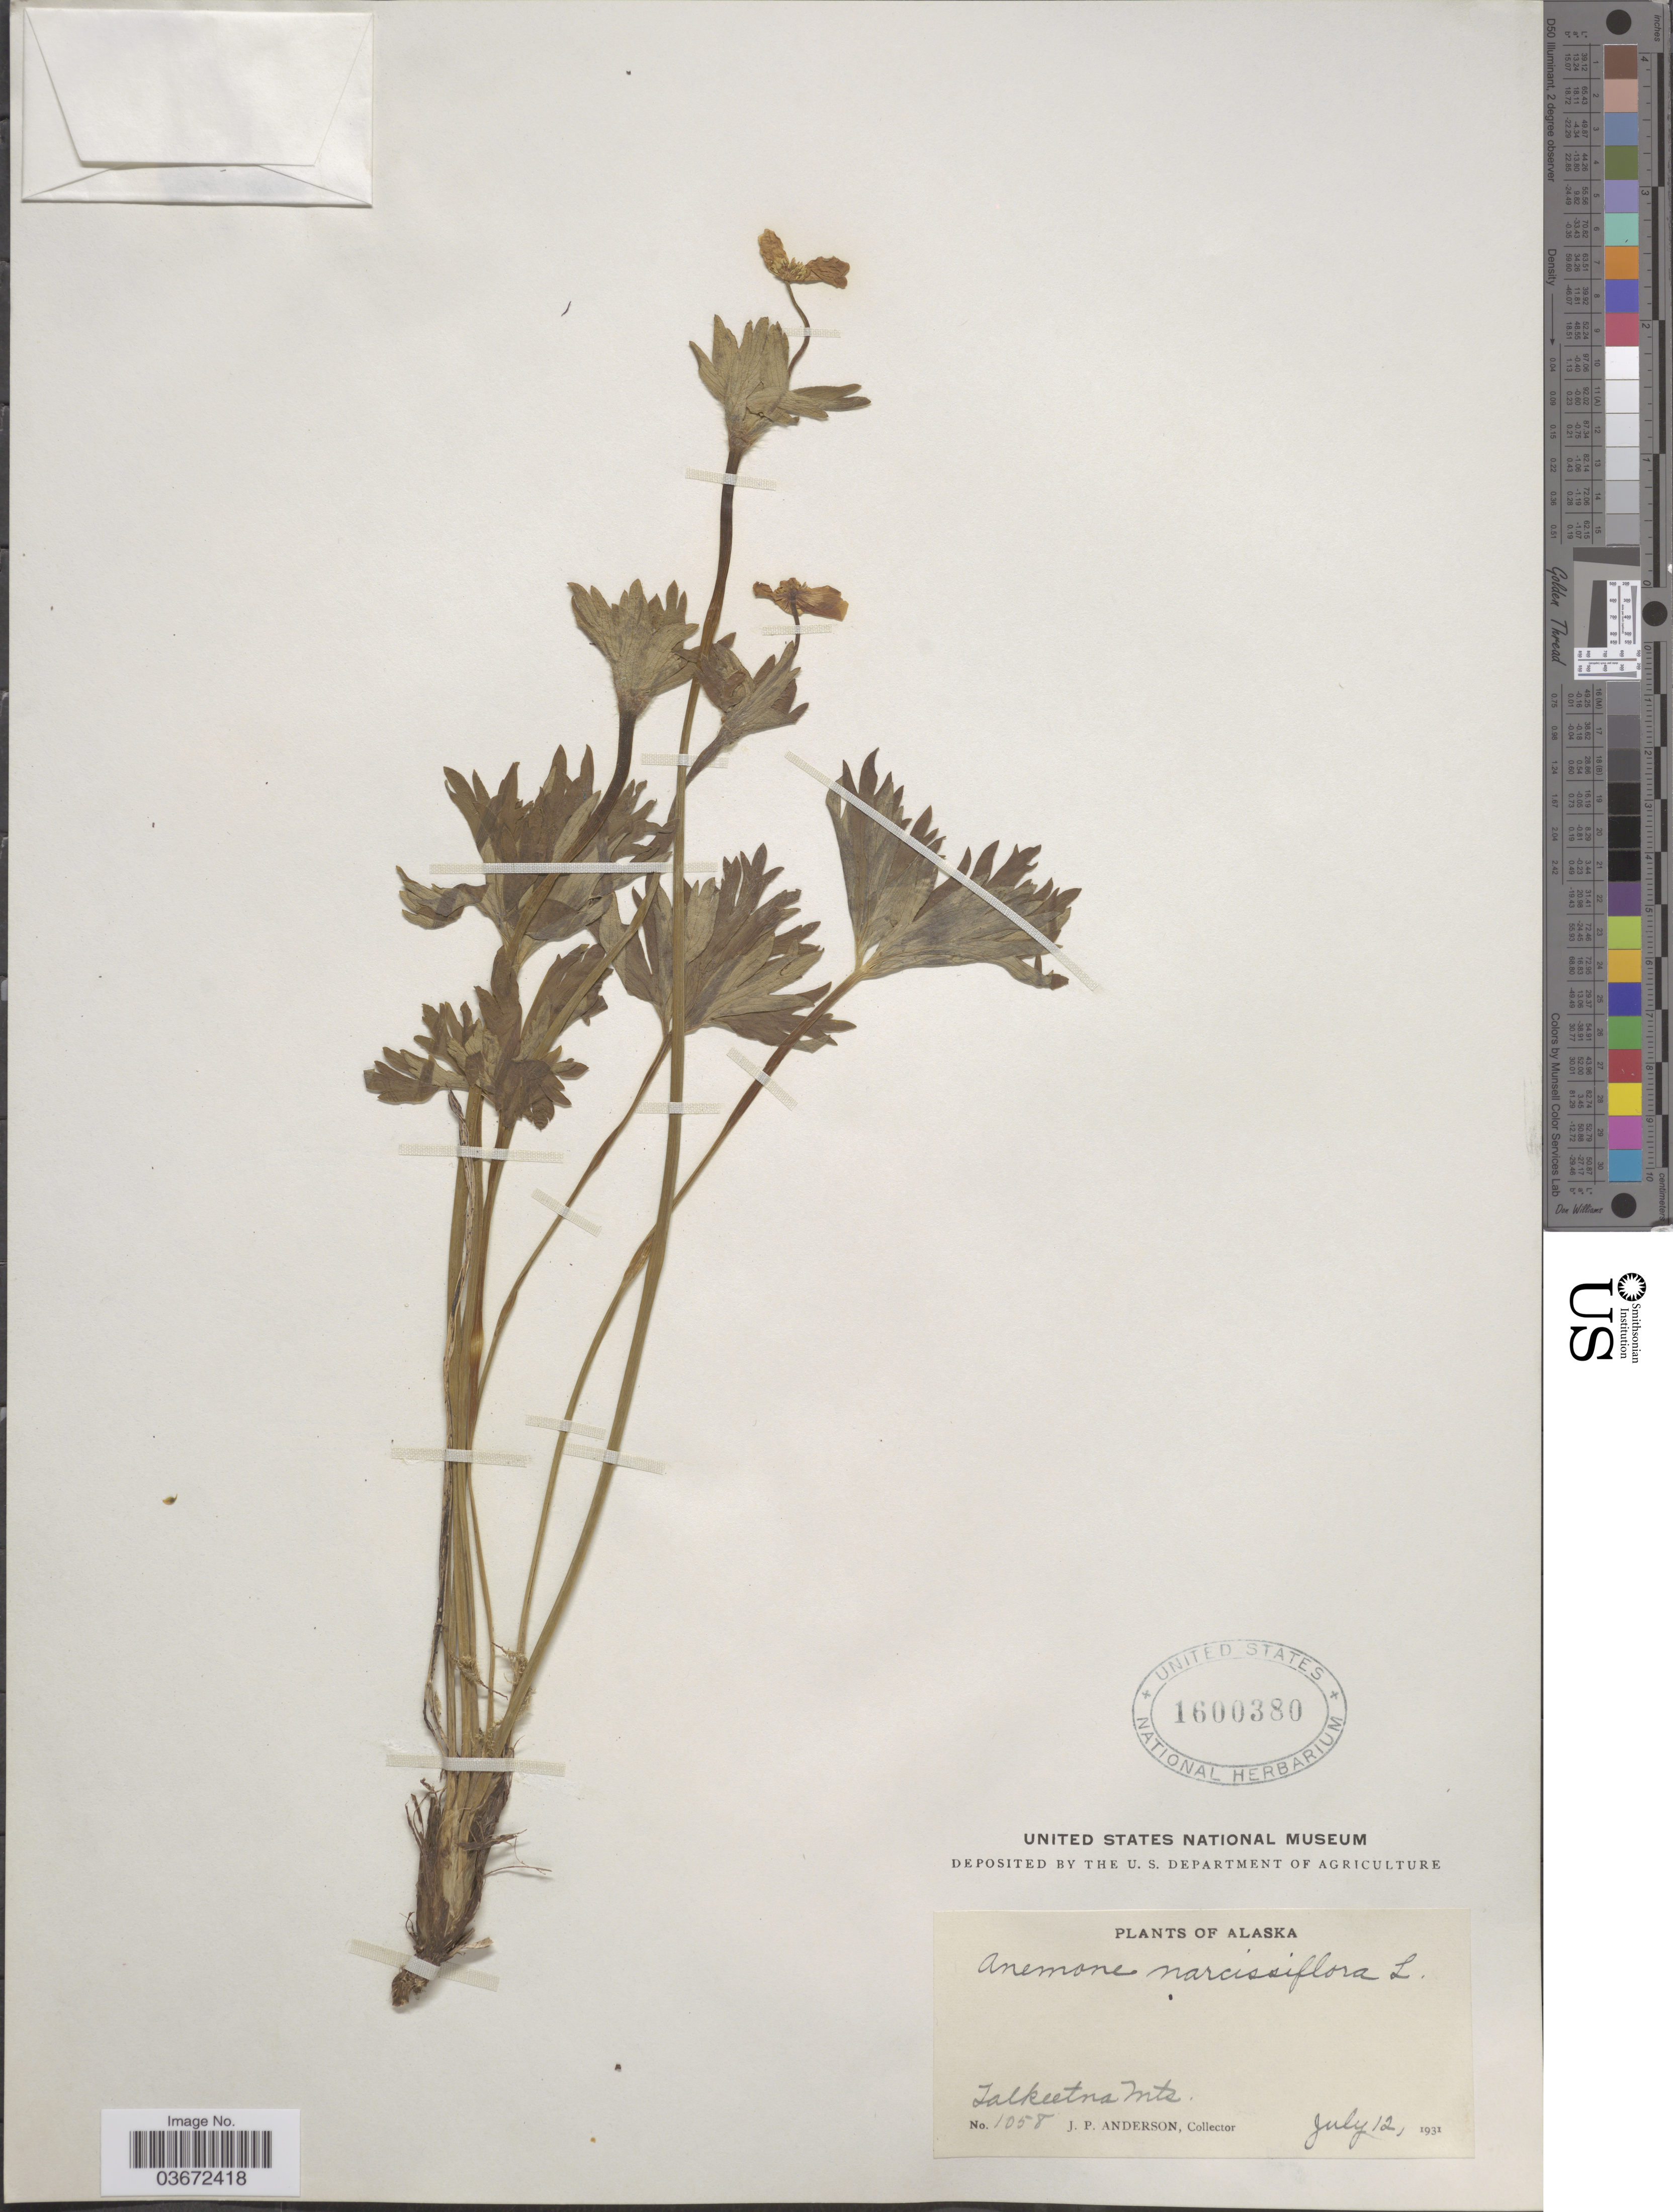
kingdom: Plantae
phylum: Tracheophyta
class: Magnoliopsida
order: Ranunculales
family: Ranunculaceae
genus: Anemone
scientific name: Anemone narcissiflora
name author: L.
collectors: J. P. Anderson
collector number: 1058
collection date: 1931-07-12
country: United States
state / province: Alaska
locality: Talkeetna Mts.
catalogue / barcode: US 1600380